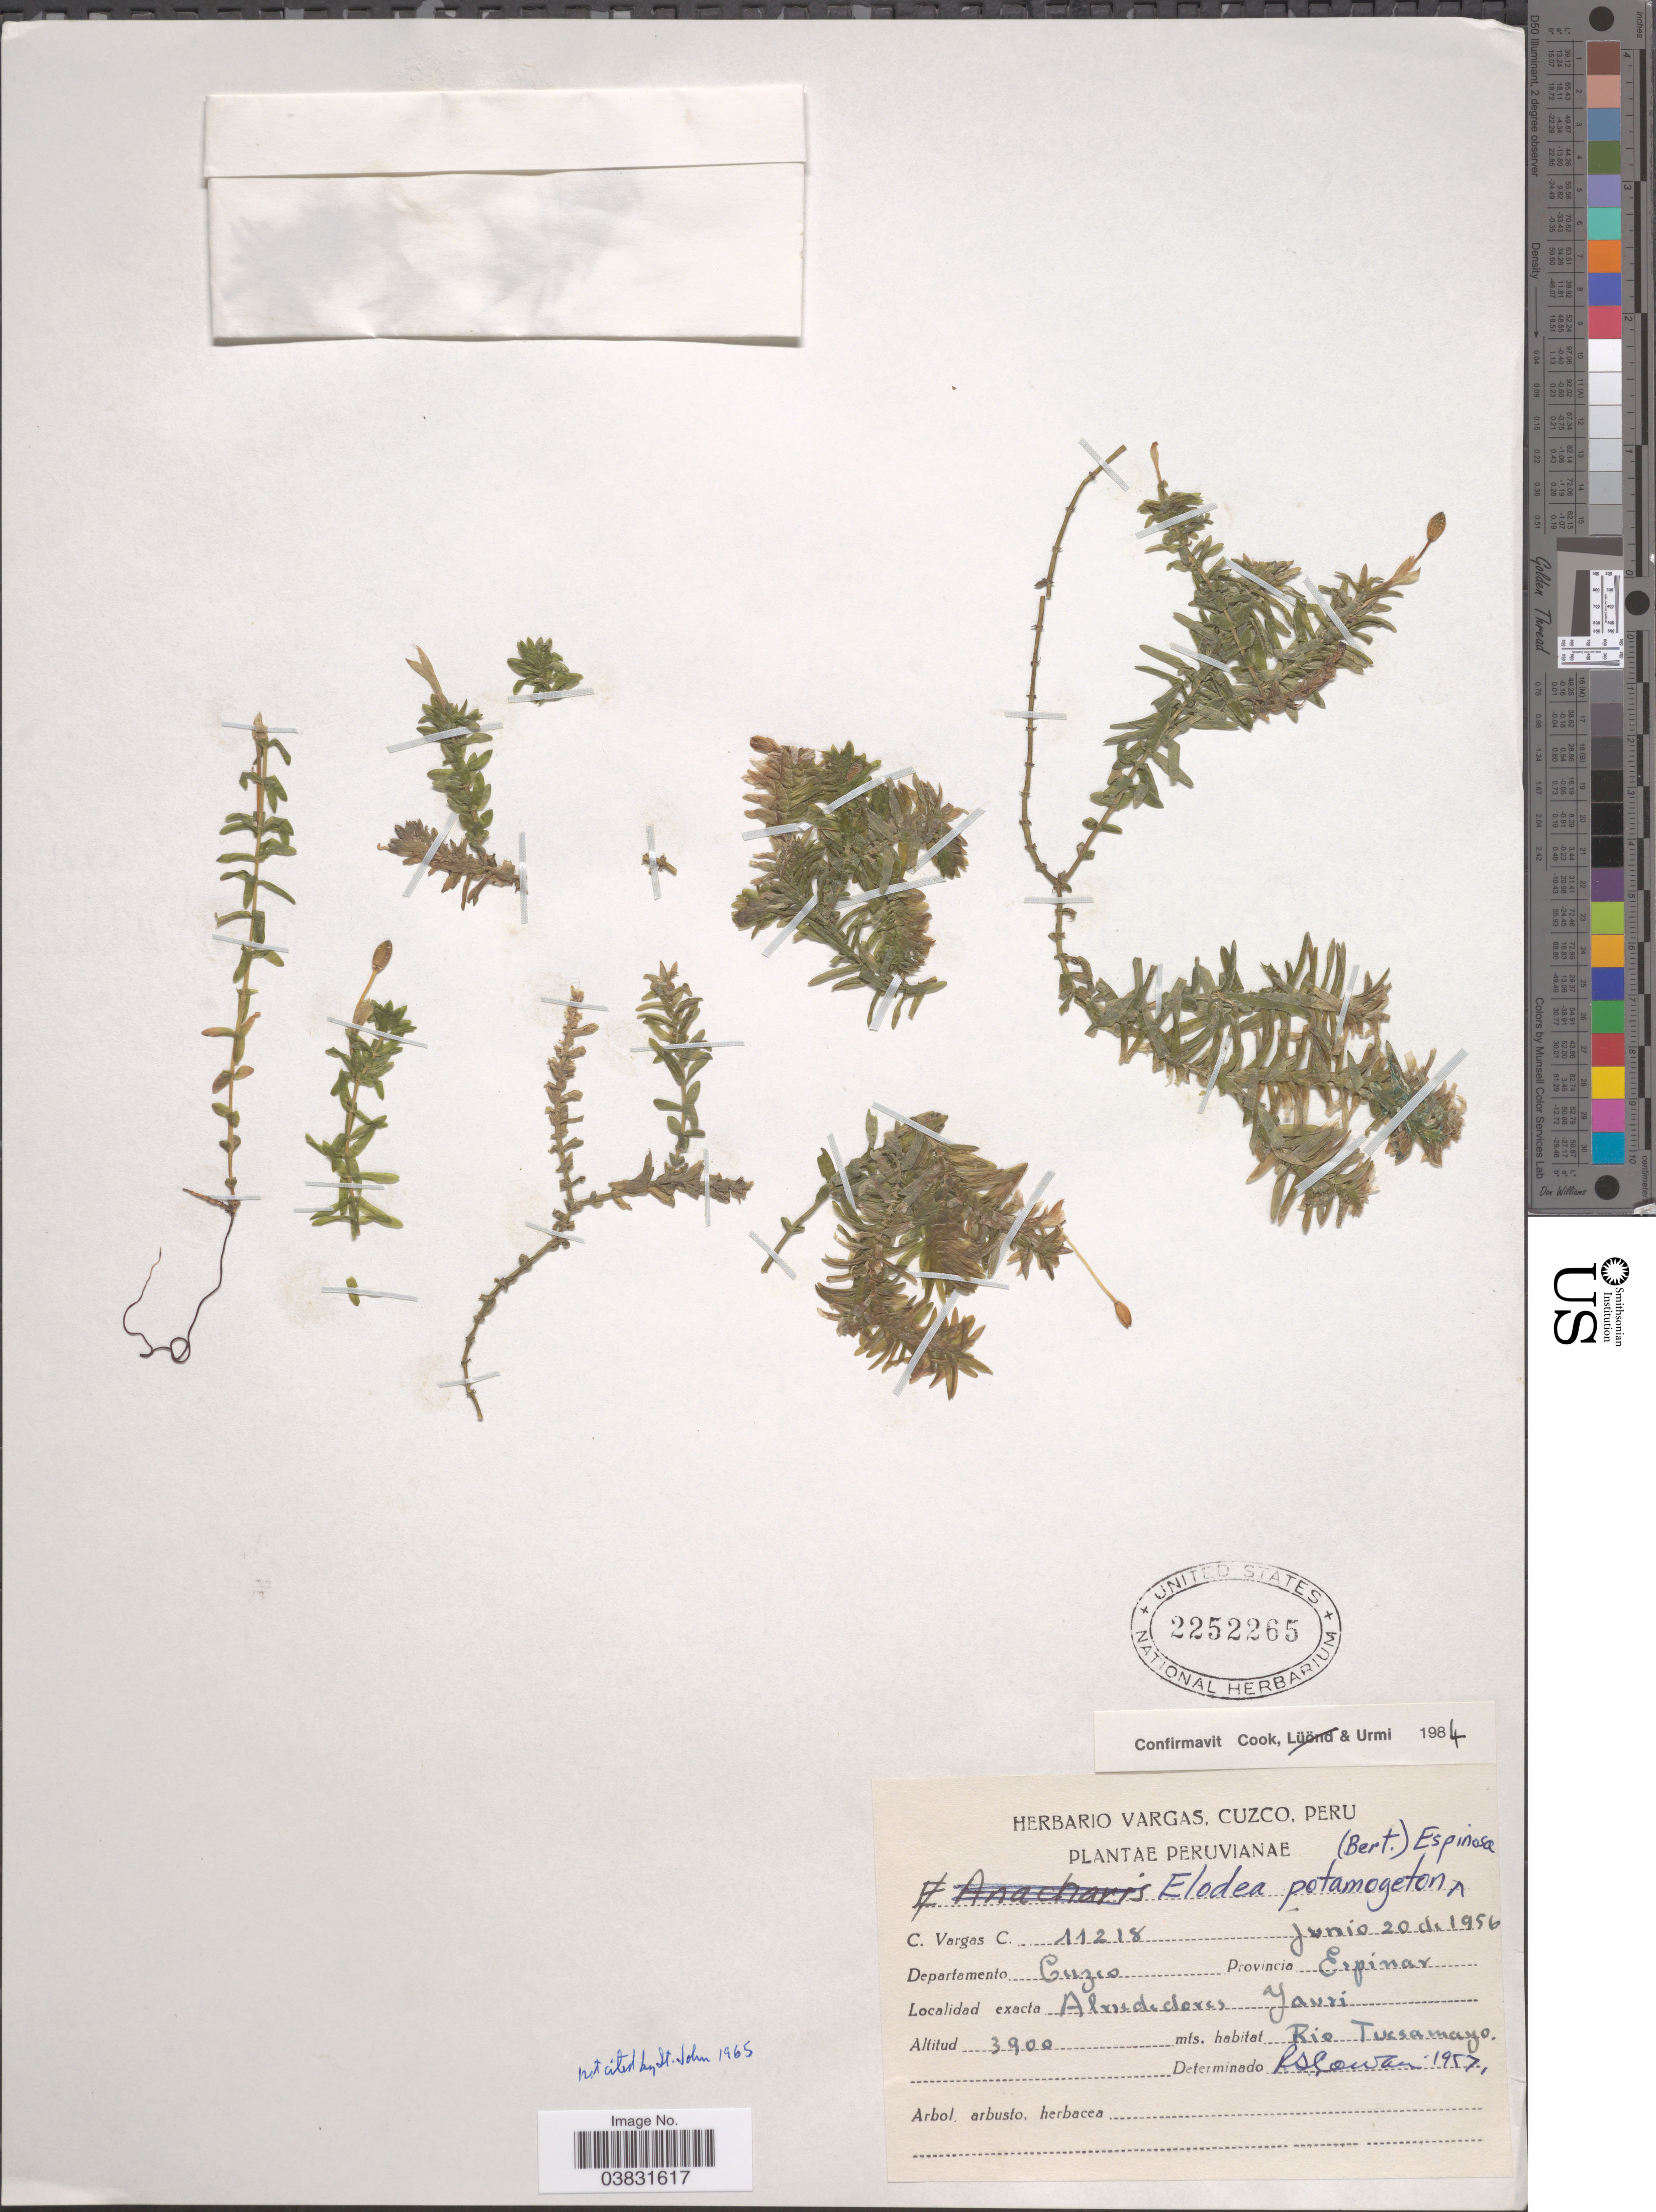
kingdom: Plantae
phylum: Tracheophyta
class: Liliopsida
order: Alismatales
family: Hydrocharitaceae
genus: Elodea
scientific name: Elodea potamogeton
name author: (Bertero) Espinosa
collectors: C. Vargas Calderón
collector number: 11218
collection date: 1956-06-20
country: Peru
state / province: Cusco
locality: Departamento Cuzco. Provincia Espinar. Alrededore Yauri. Rio Tucsamayo.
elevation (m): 3900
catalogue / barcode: US 2252265